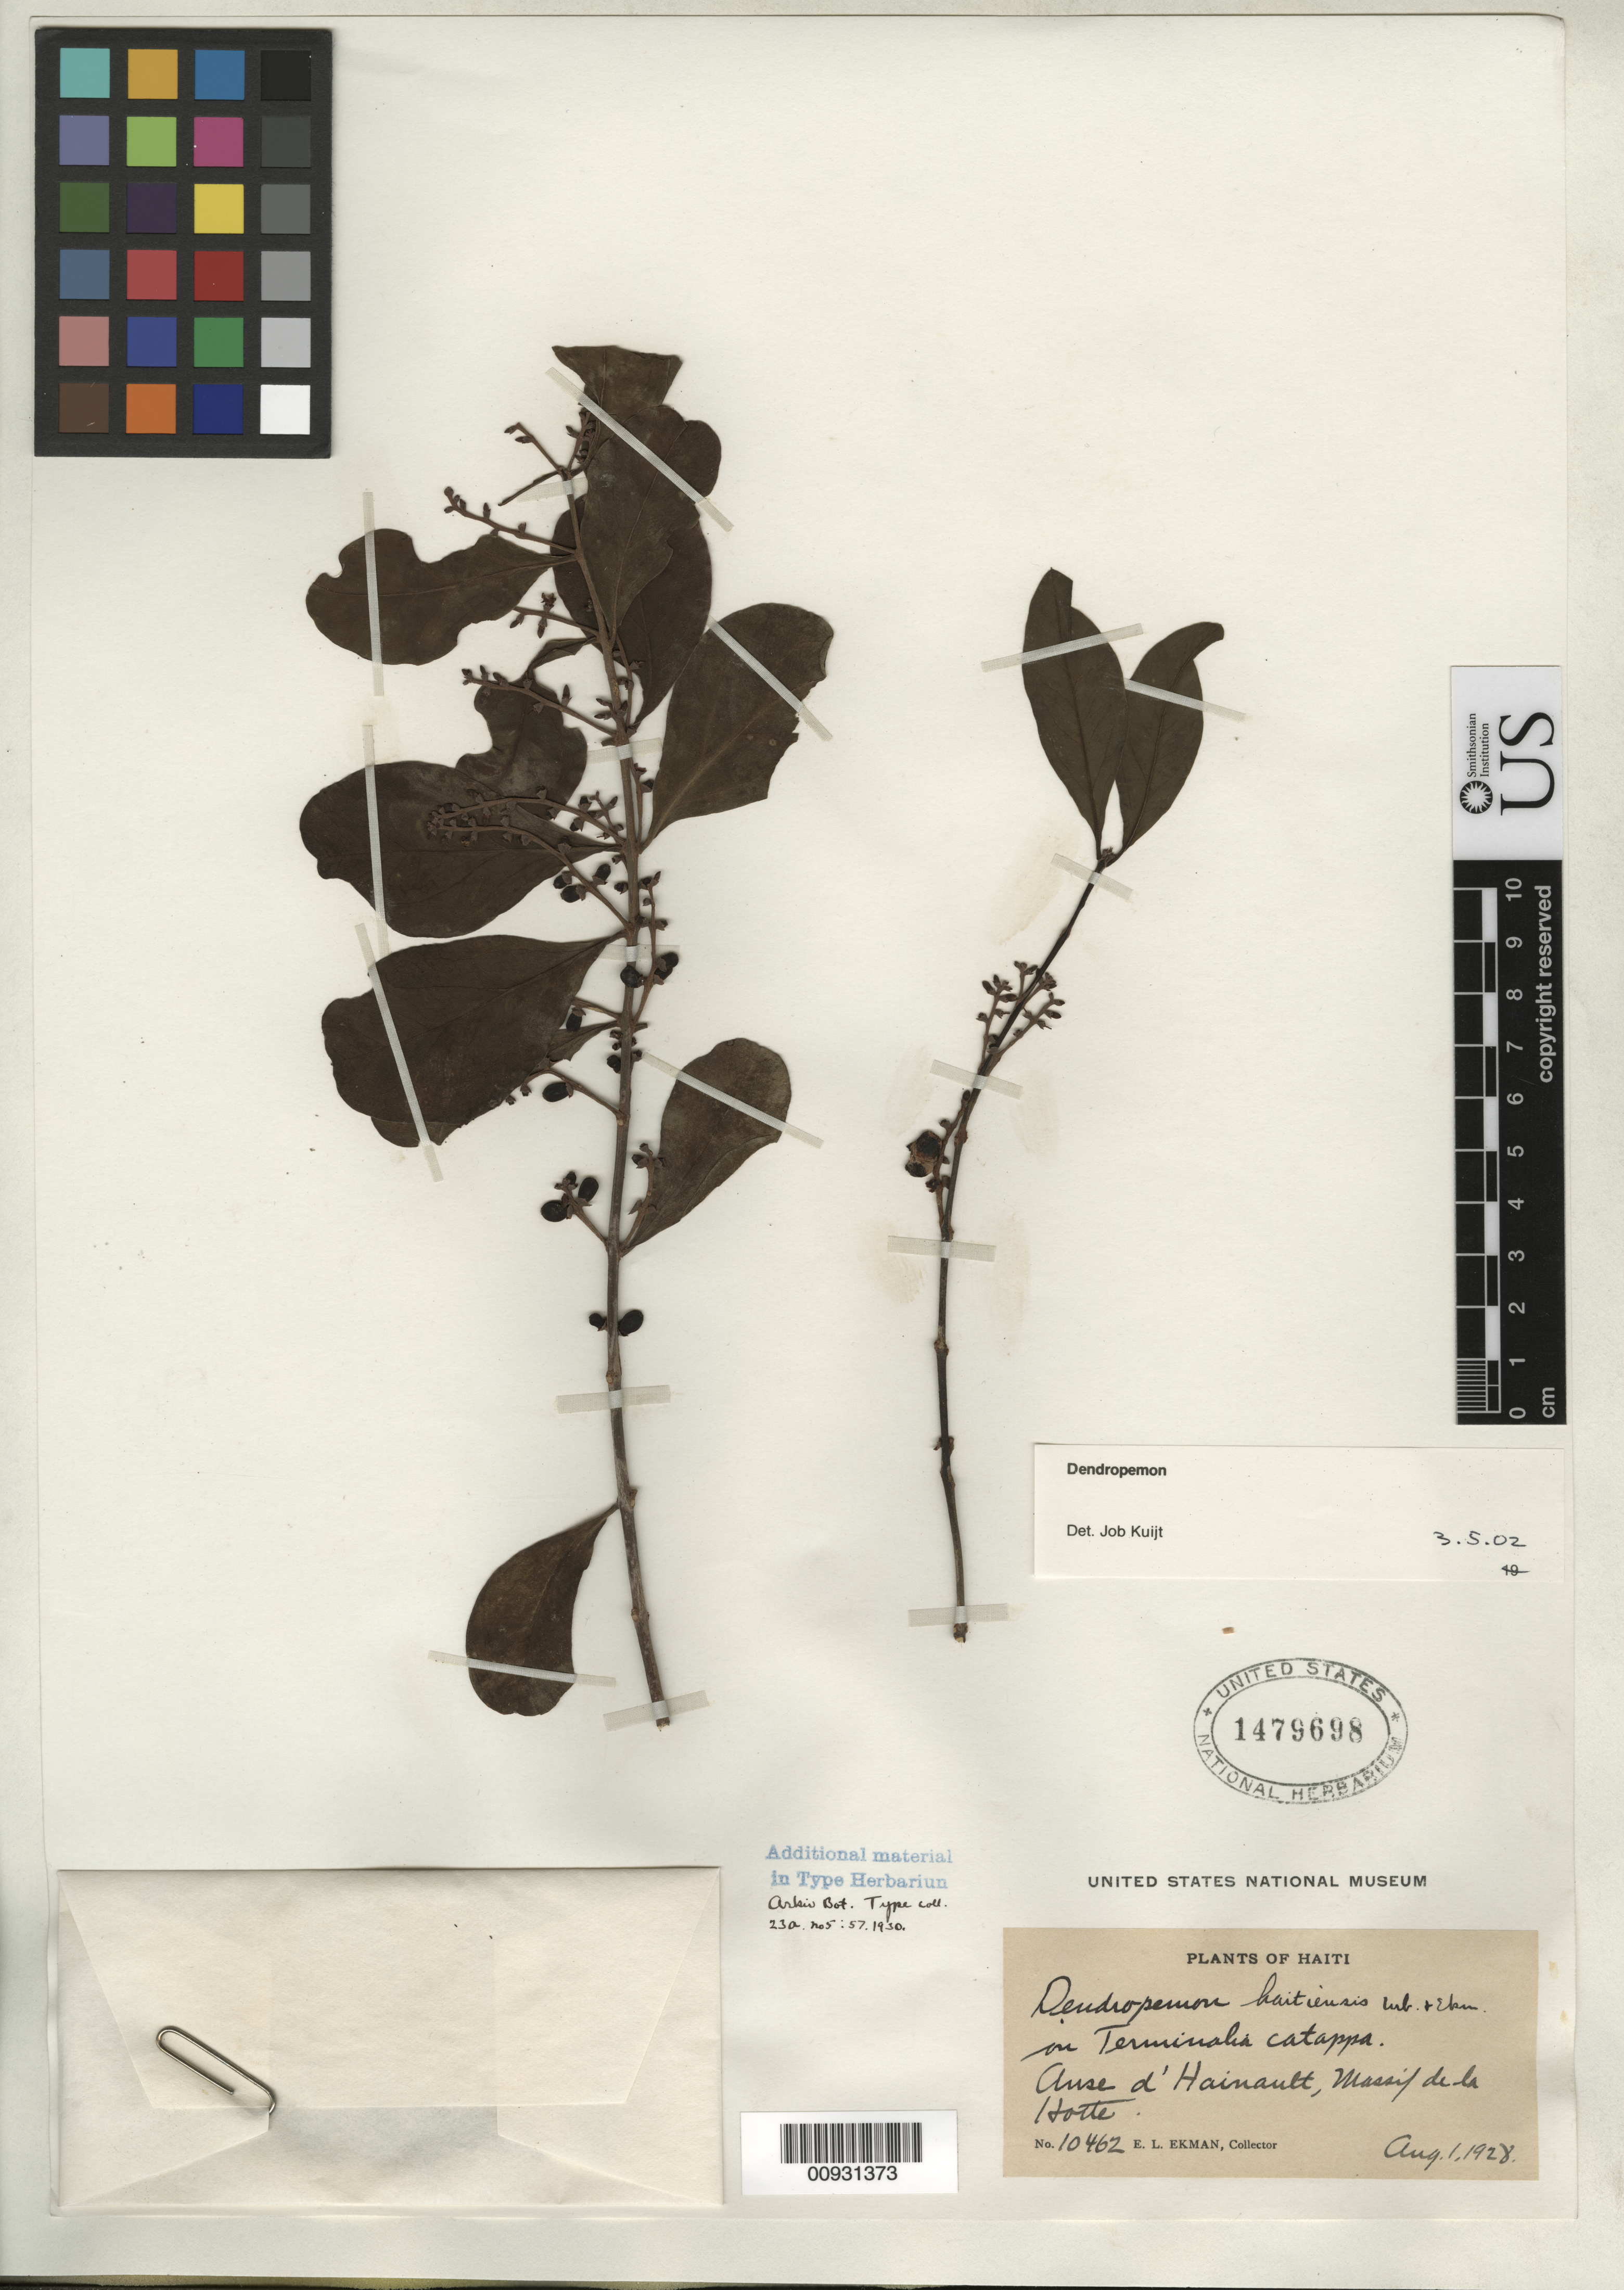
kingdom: Plantae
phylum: Tracheophyta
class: Magnoliopsida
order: Santalales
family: Loranthaceae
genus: Dendropemon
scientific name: Dendropemon haitiensis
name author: Urb. & Ekman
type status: Isotype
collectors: E. L. Ekman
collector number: H 10462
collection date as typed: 01 Aug 1928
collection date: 1928-08-01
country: Haiti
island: Hispaniola Island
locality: Massif de la Hotte, Anse-d'Hainault.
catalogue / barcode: US 1479698